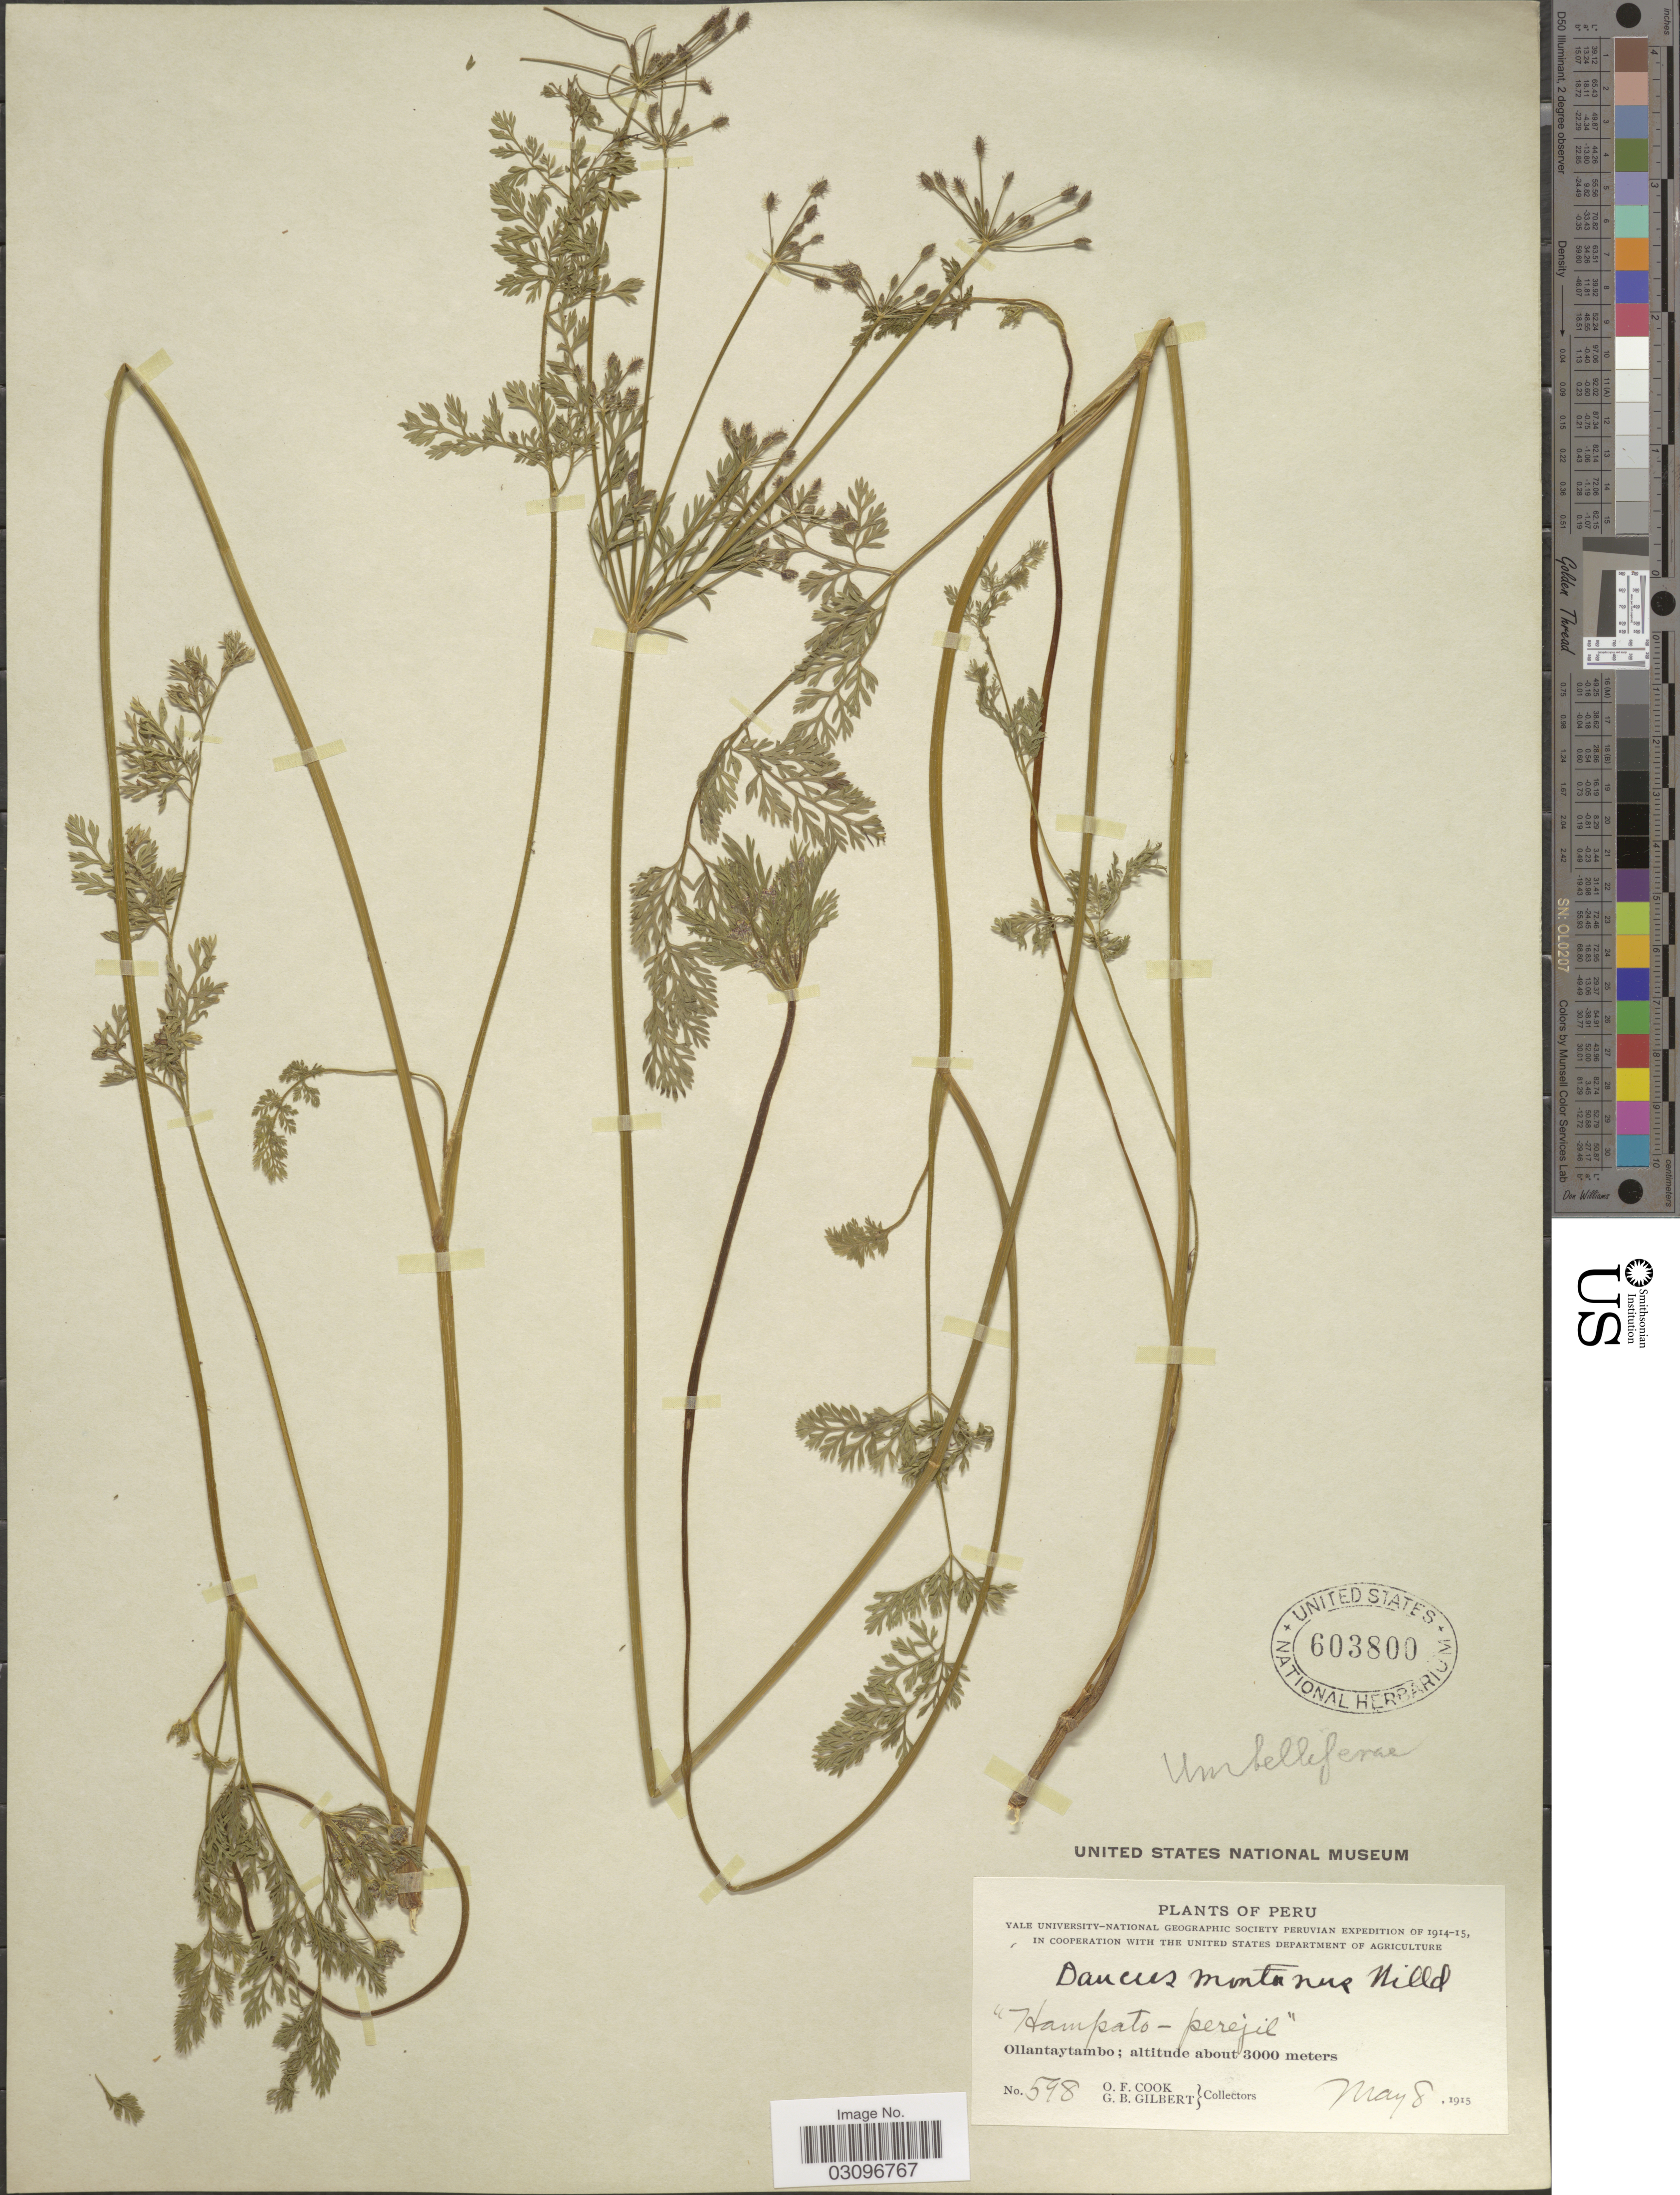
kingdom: Plantae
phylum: Tracheophyta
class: Magnoliopsida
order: Apiales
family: Apiaceae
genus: Daucus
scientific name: Daucus montanus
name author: Humb. & Bonpl. ex Spreng.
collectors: O. F. Cook & G. B. Gilbert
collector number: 598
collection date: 1915-05-08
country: Peru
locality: Ollantaytambo.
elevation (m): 3000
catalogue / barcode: US 603800